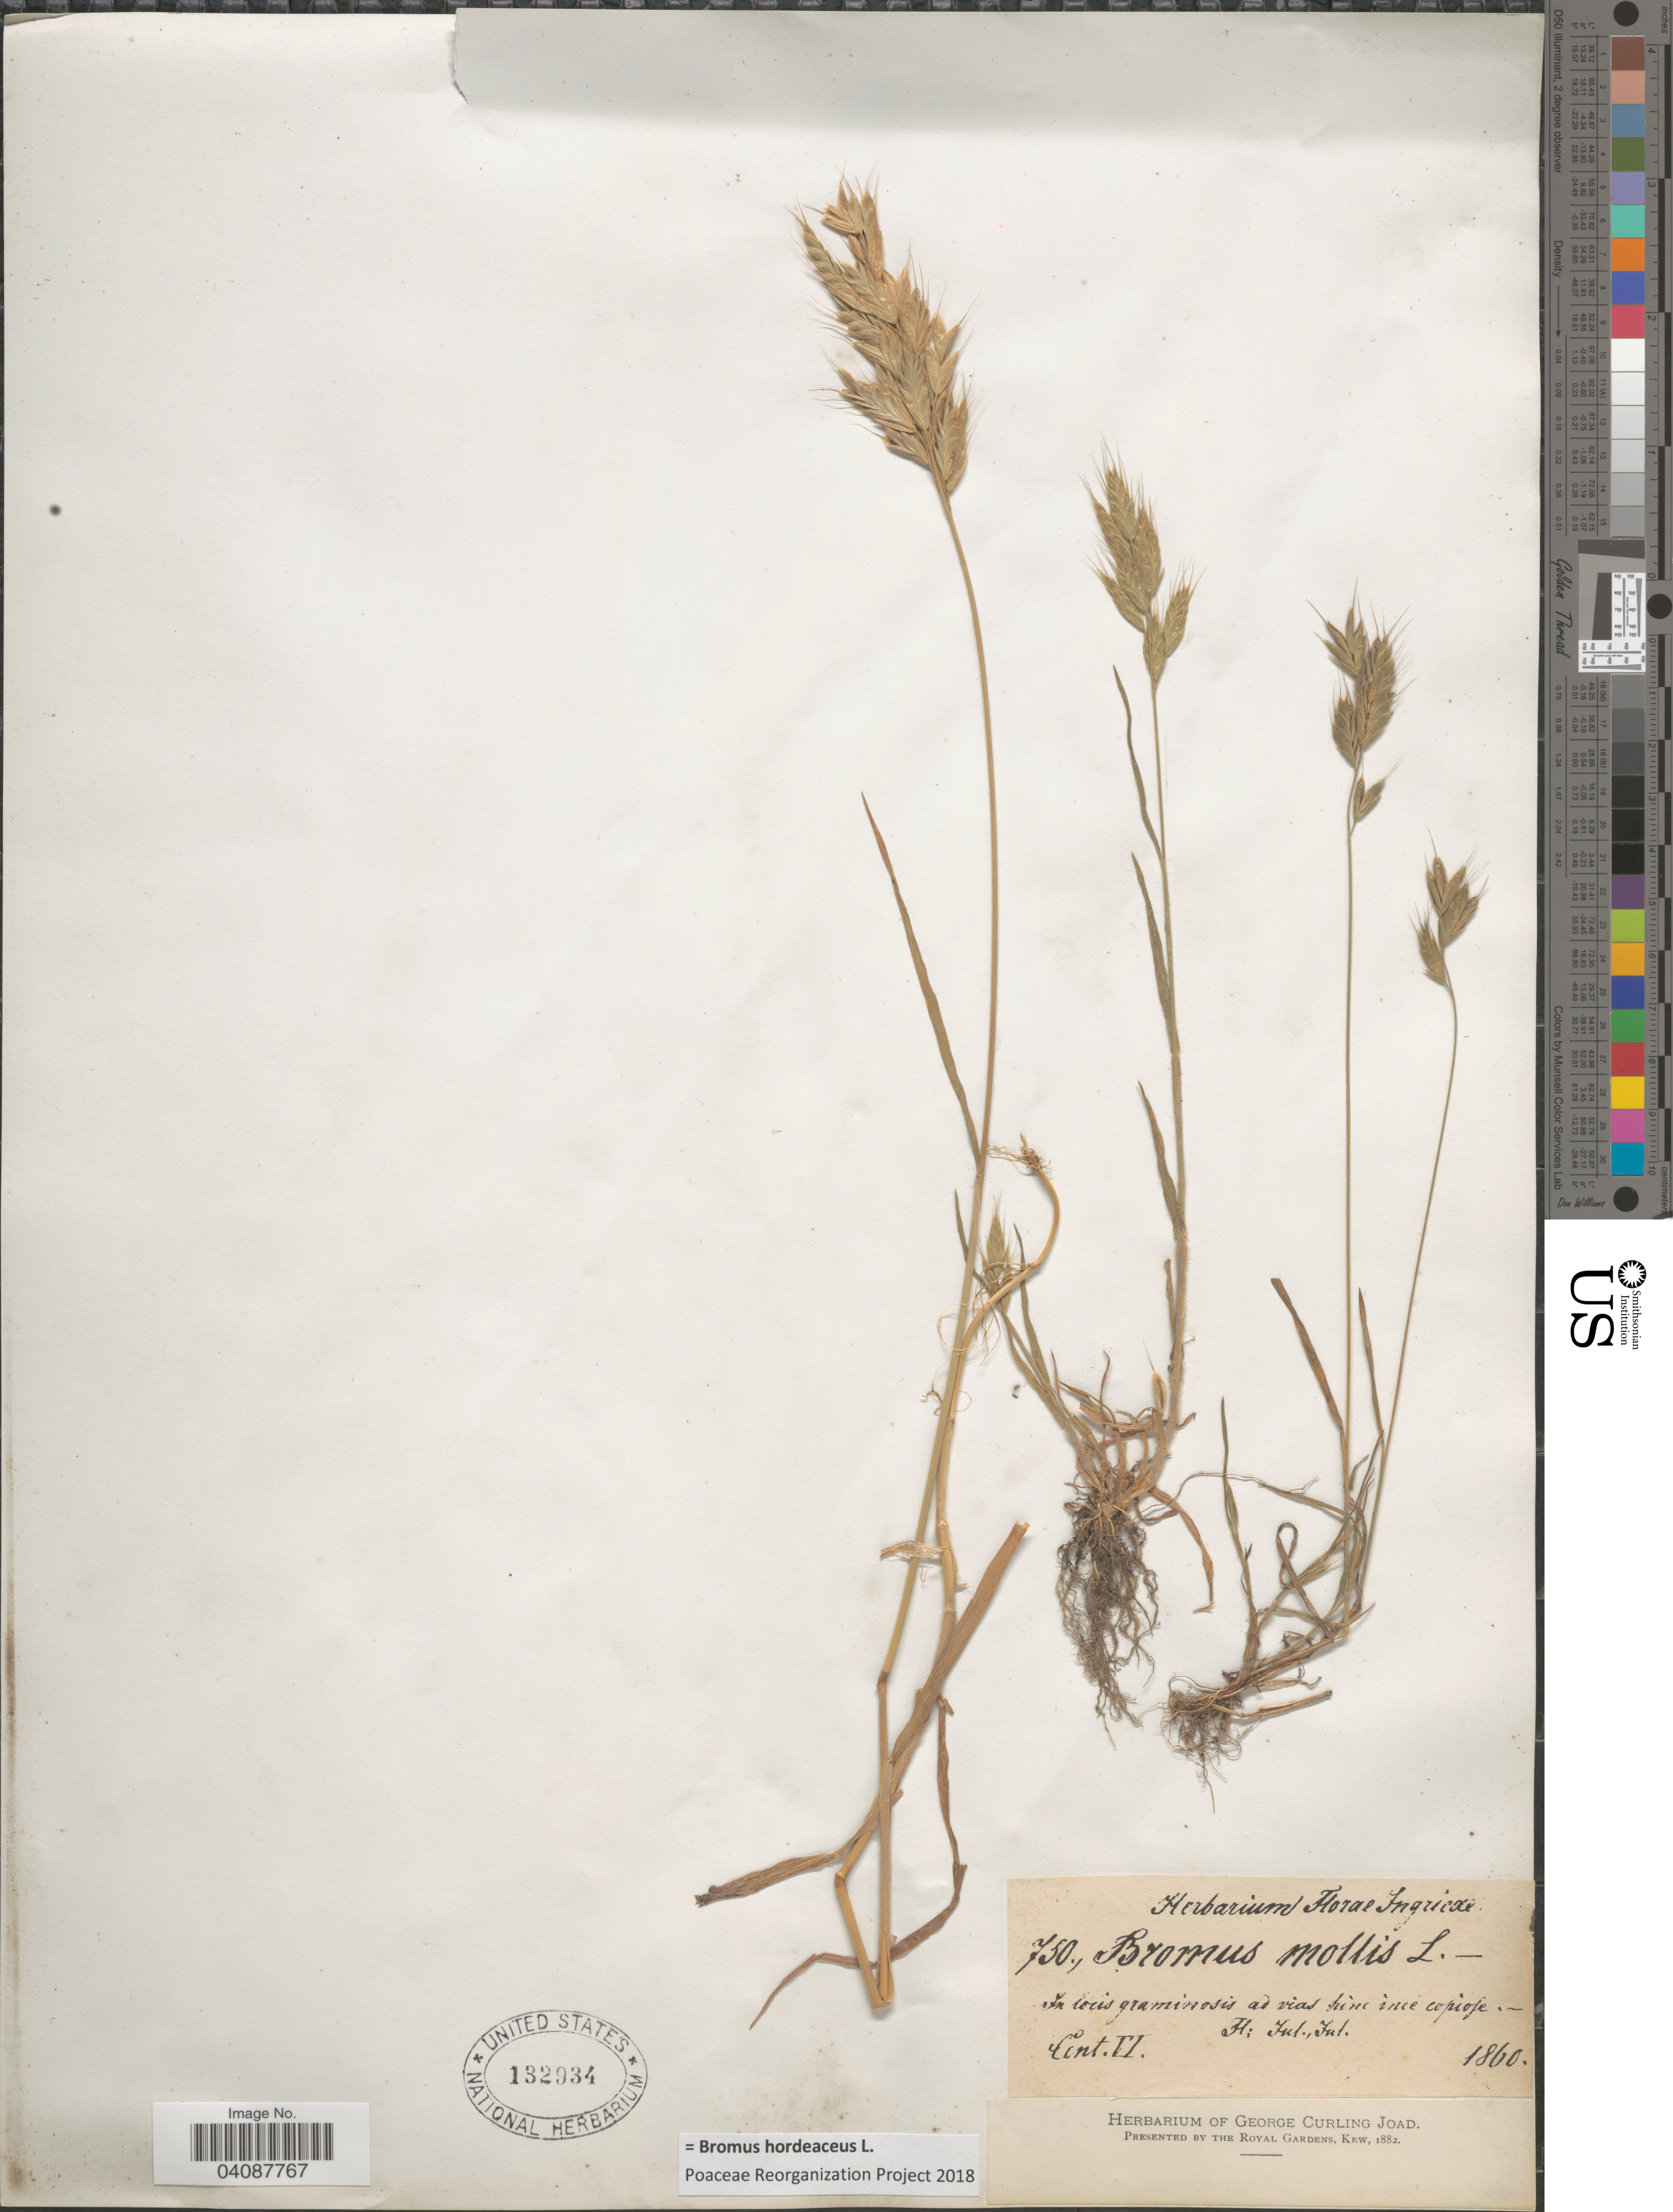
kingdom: Plantae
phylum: Tracheophyta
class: Liliopsida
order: Poales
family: Poaceae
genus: Bromus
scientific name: Bromus hordeaceus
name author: L.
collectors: ex herb. Florae Ingricae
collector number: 750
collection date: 1860-07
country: Ukraine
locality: Ingricae. In locis graminosis ad vias hone inue copiose.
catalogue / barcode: US 132934